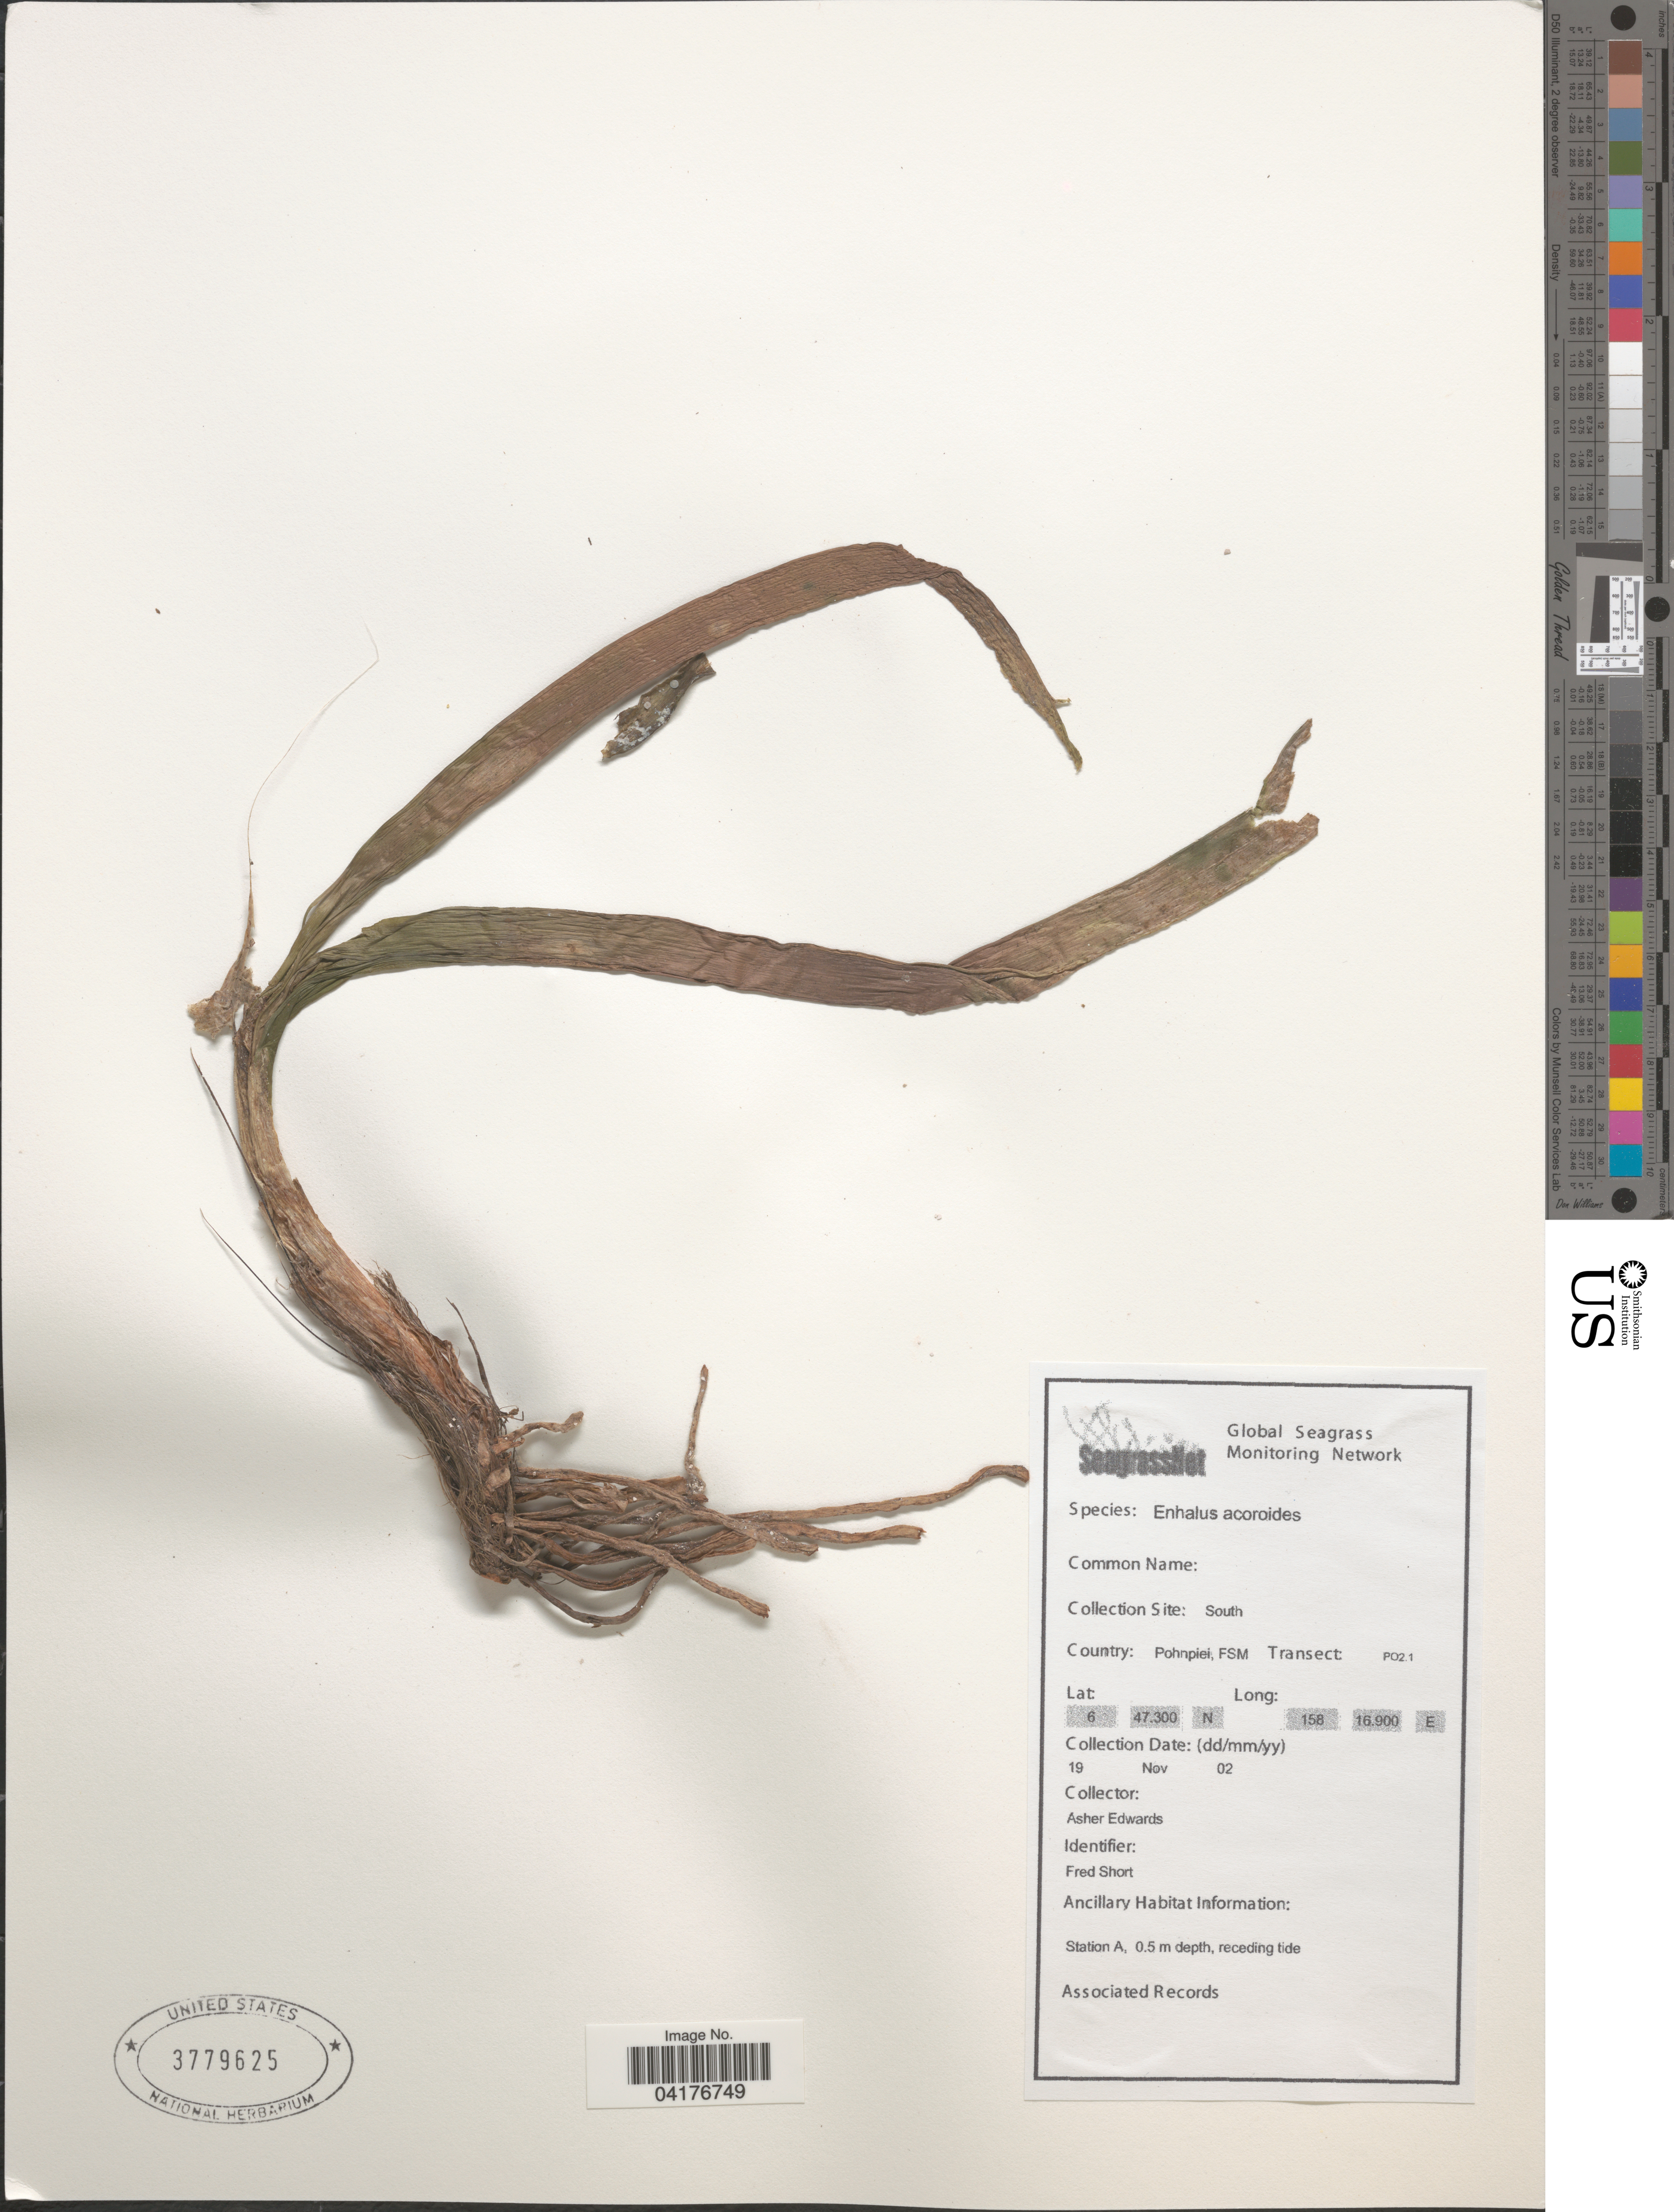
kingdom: Plantae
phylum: Tracheophyta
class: Liliopsida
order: Alismatales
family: Hydrocharitaceae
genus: Enhalus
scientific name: Enhalus acoroides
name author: (L. f.) Royle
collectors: A. Edwards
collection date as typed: Transcribed d/m/y: 19/11/2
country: Micronesia, Federated States of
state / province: Pohnpei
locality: South. Pohnpiei. Transect: PO2.1. Station A.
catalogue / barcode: US 3779625